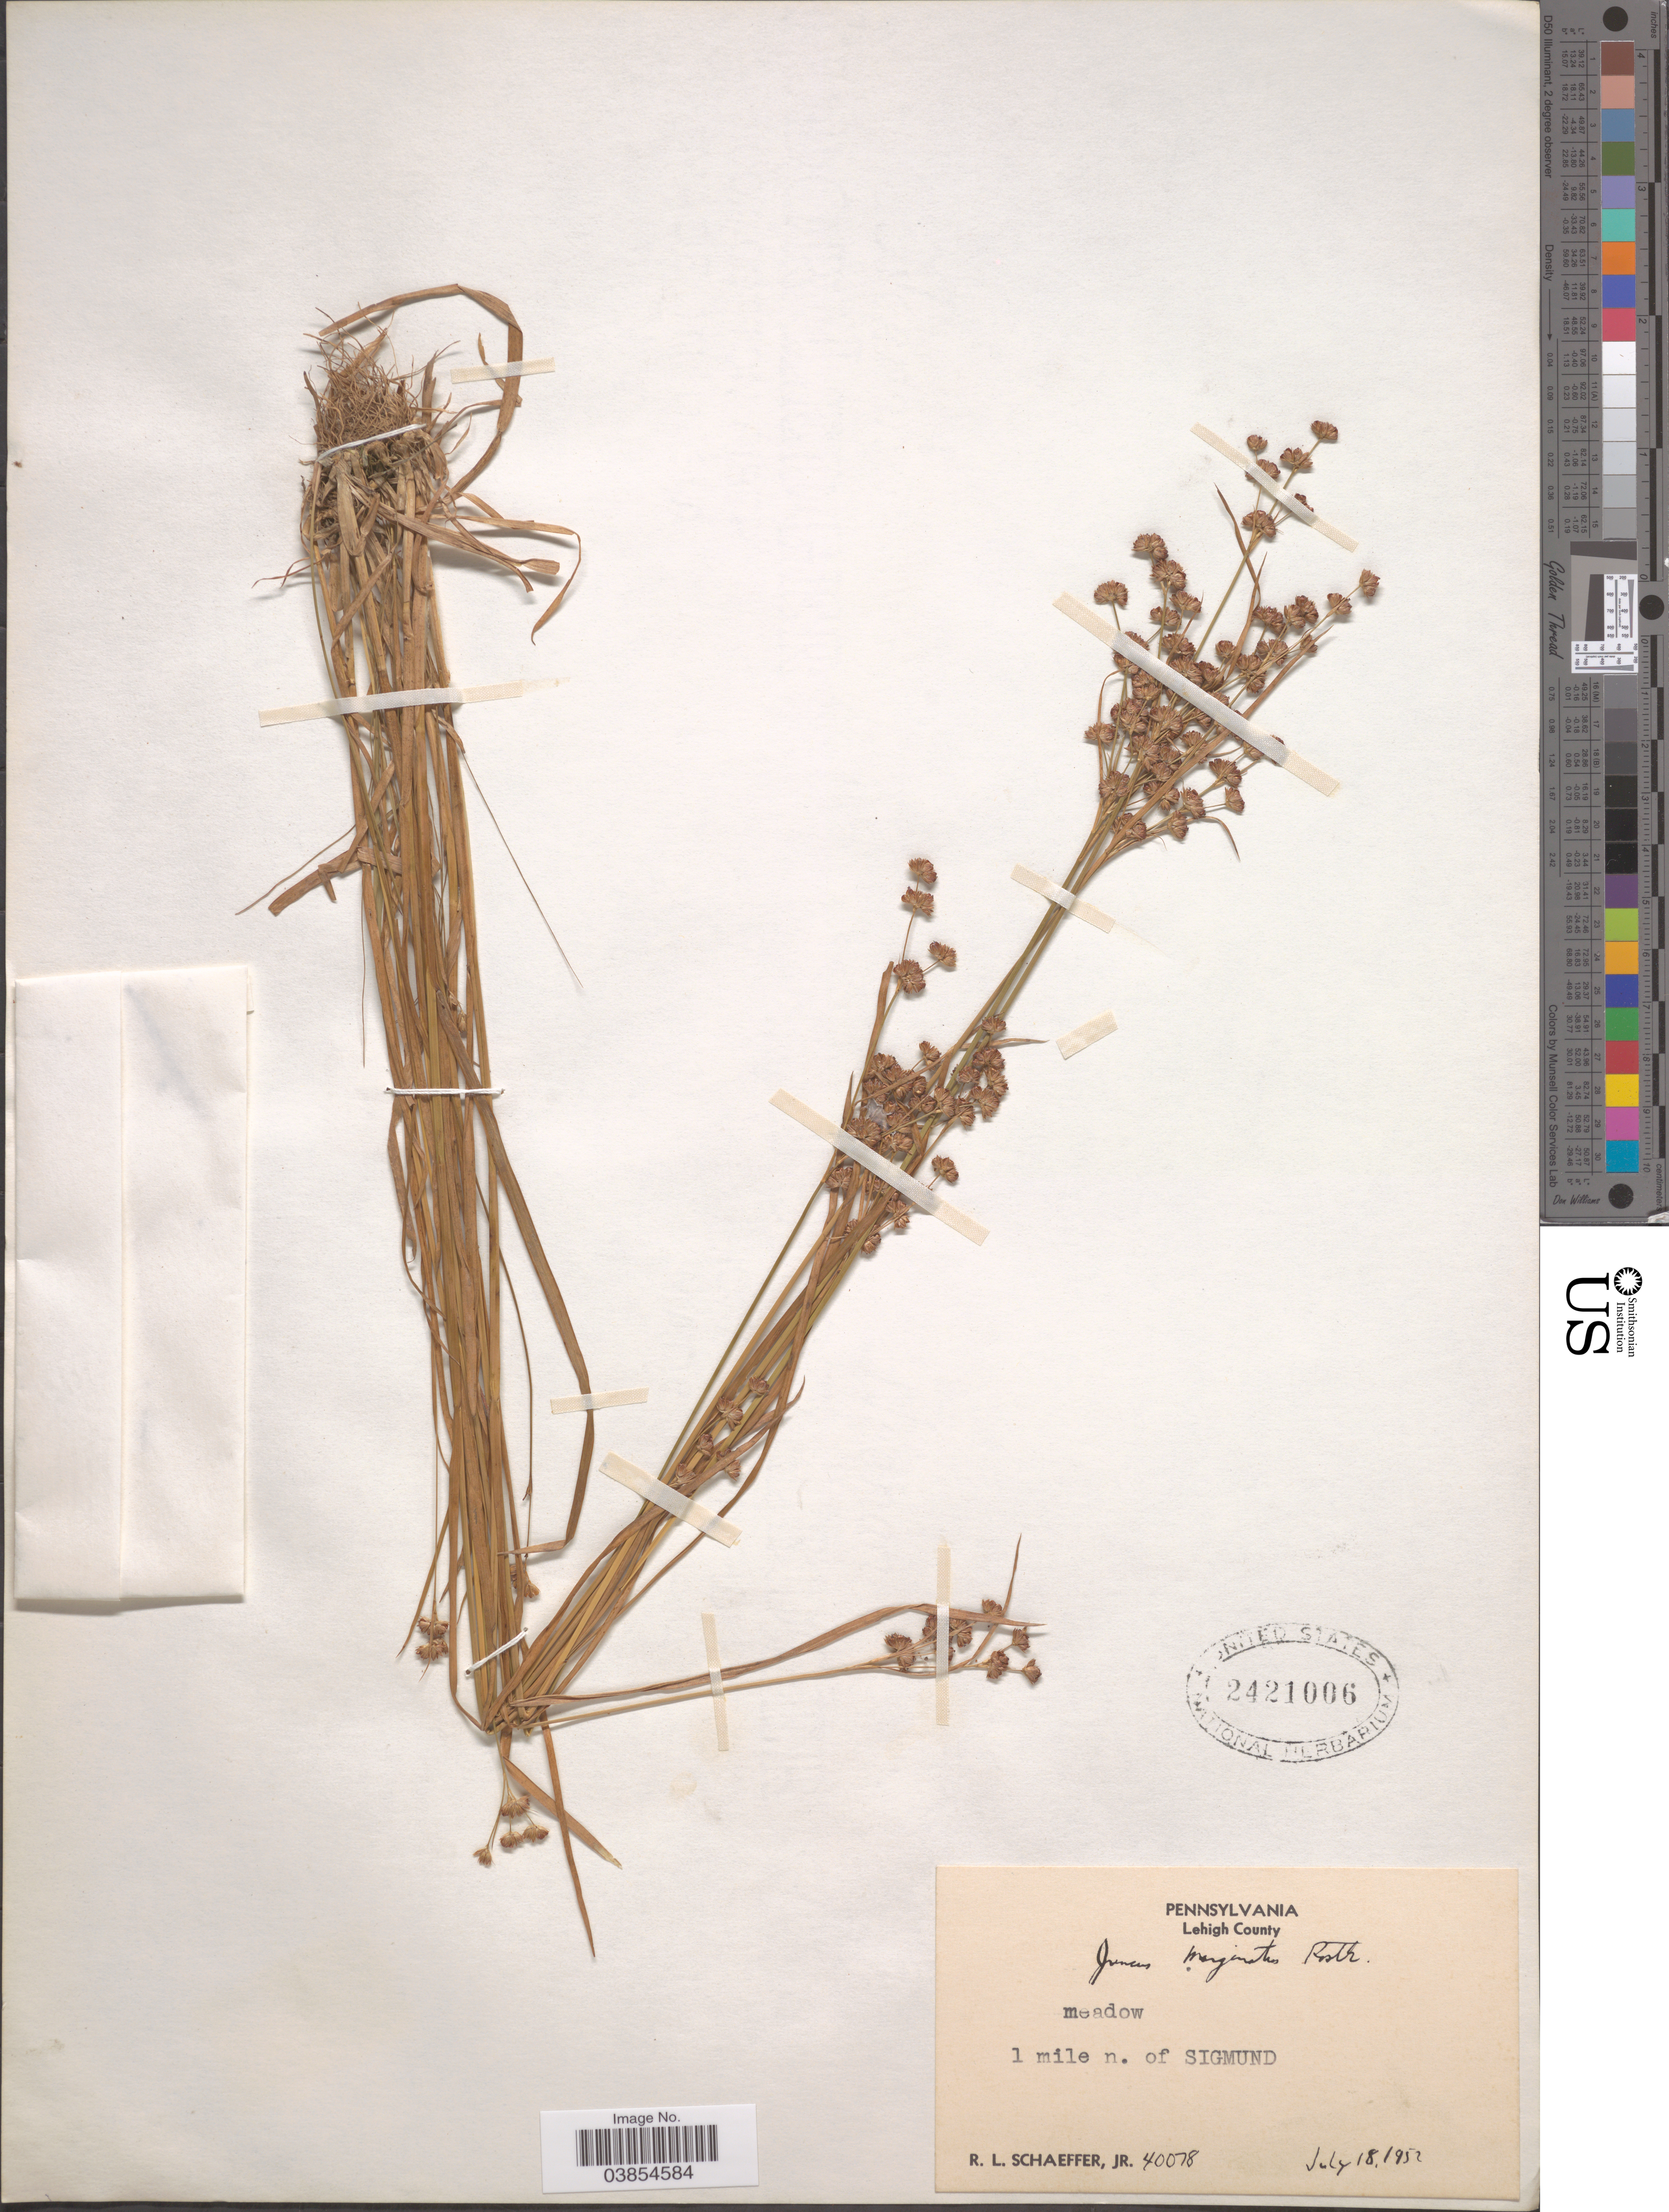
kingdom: Plantae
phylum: Tracheophyta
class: Liliopsida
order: Poales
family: Juncaceae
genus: Juncus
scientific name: Juncus marginatus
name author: Rostk.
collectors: R. L. Schaeffer Jr.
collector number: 40078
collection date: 1952-07-18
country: United States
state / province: Pennsylvania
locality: Lehigh County. 1 mile n. of Sigmund.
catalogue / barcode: US 2421006